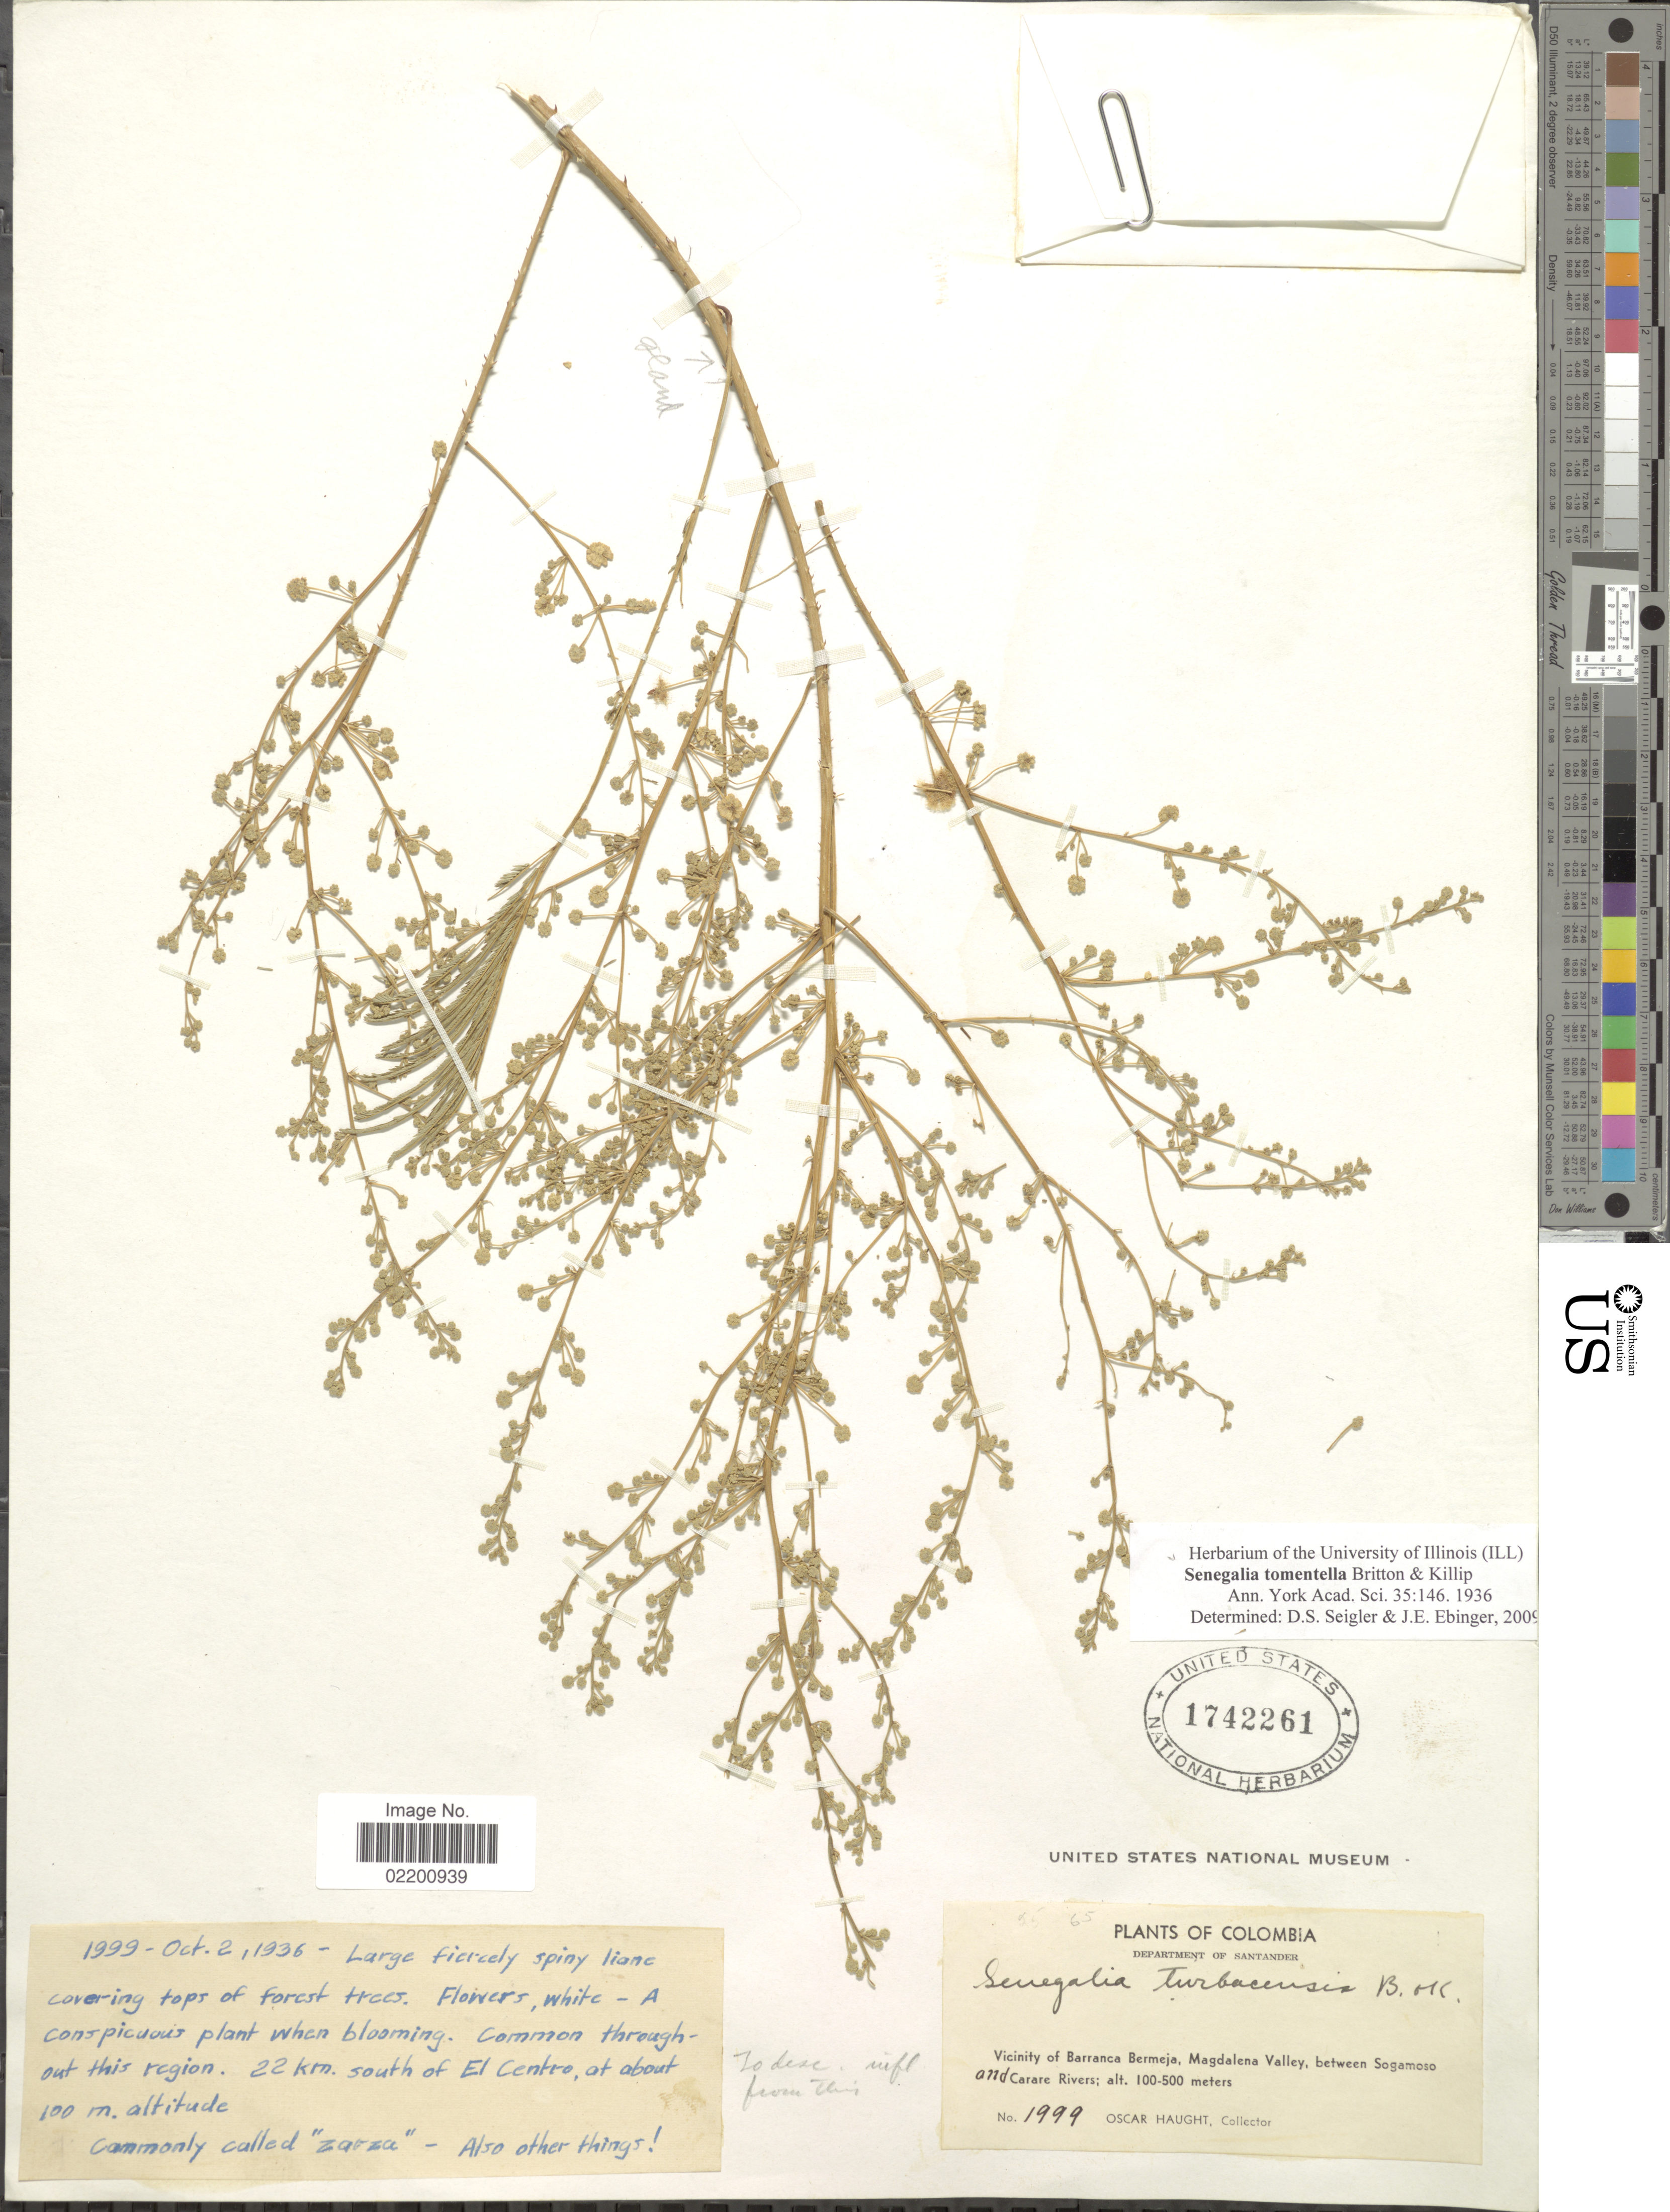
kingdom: Plantae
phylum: Tracheophyta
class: Magnoliopsida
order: Fabales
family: Fabaceae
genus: Senegalia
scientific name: Senegalia tomentella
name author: Britton & Killip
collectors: O. L. Haught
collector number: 1999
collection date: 1936-10-02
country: Colombia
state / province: Santander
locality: Department of Santander, Vicinity of Barranca Bermeja, Magdalena Valley, between Sogamosos, Carare Rivers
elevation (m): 100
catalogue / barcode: US 1742261